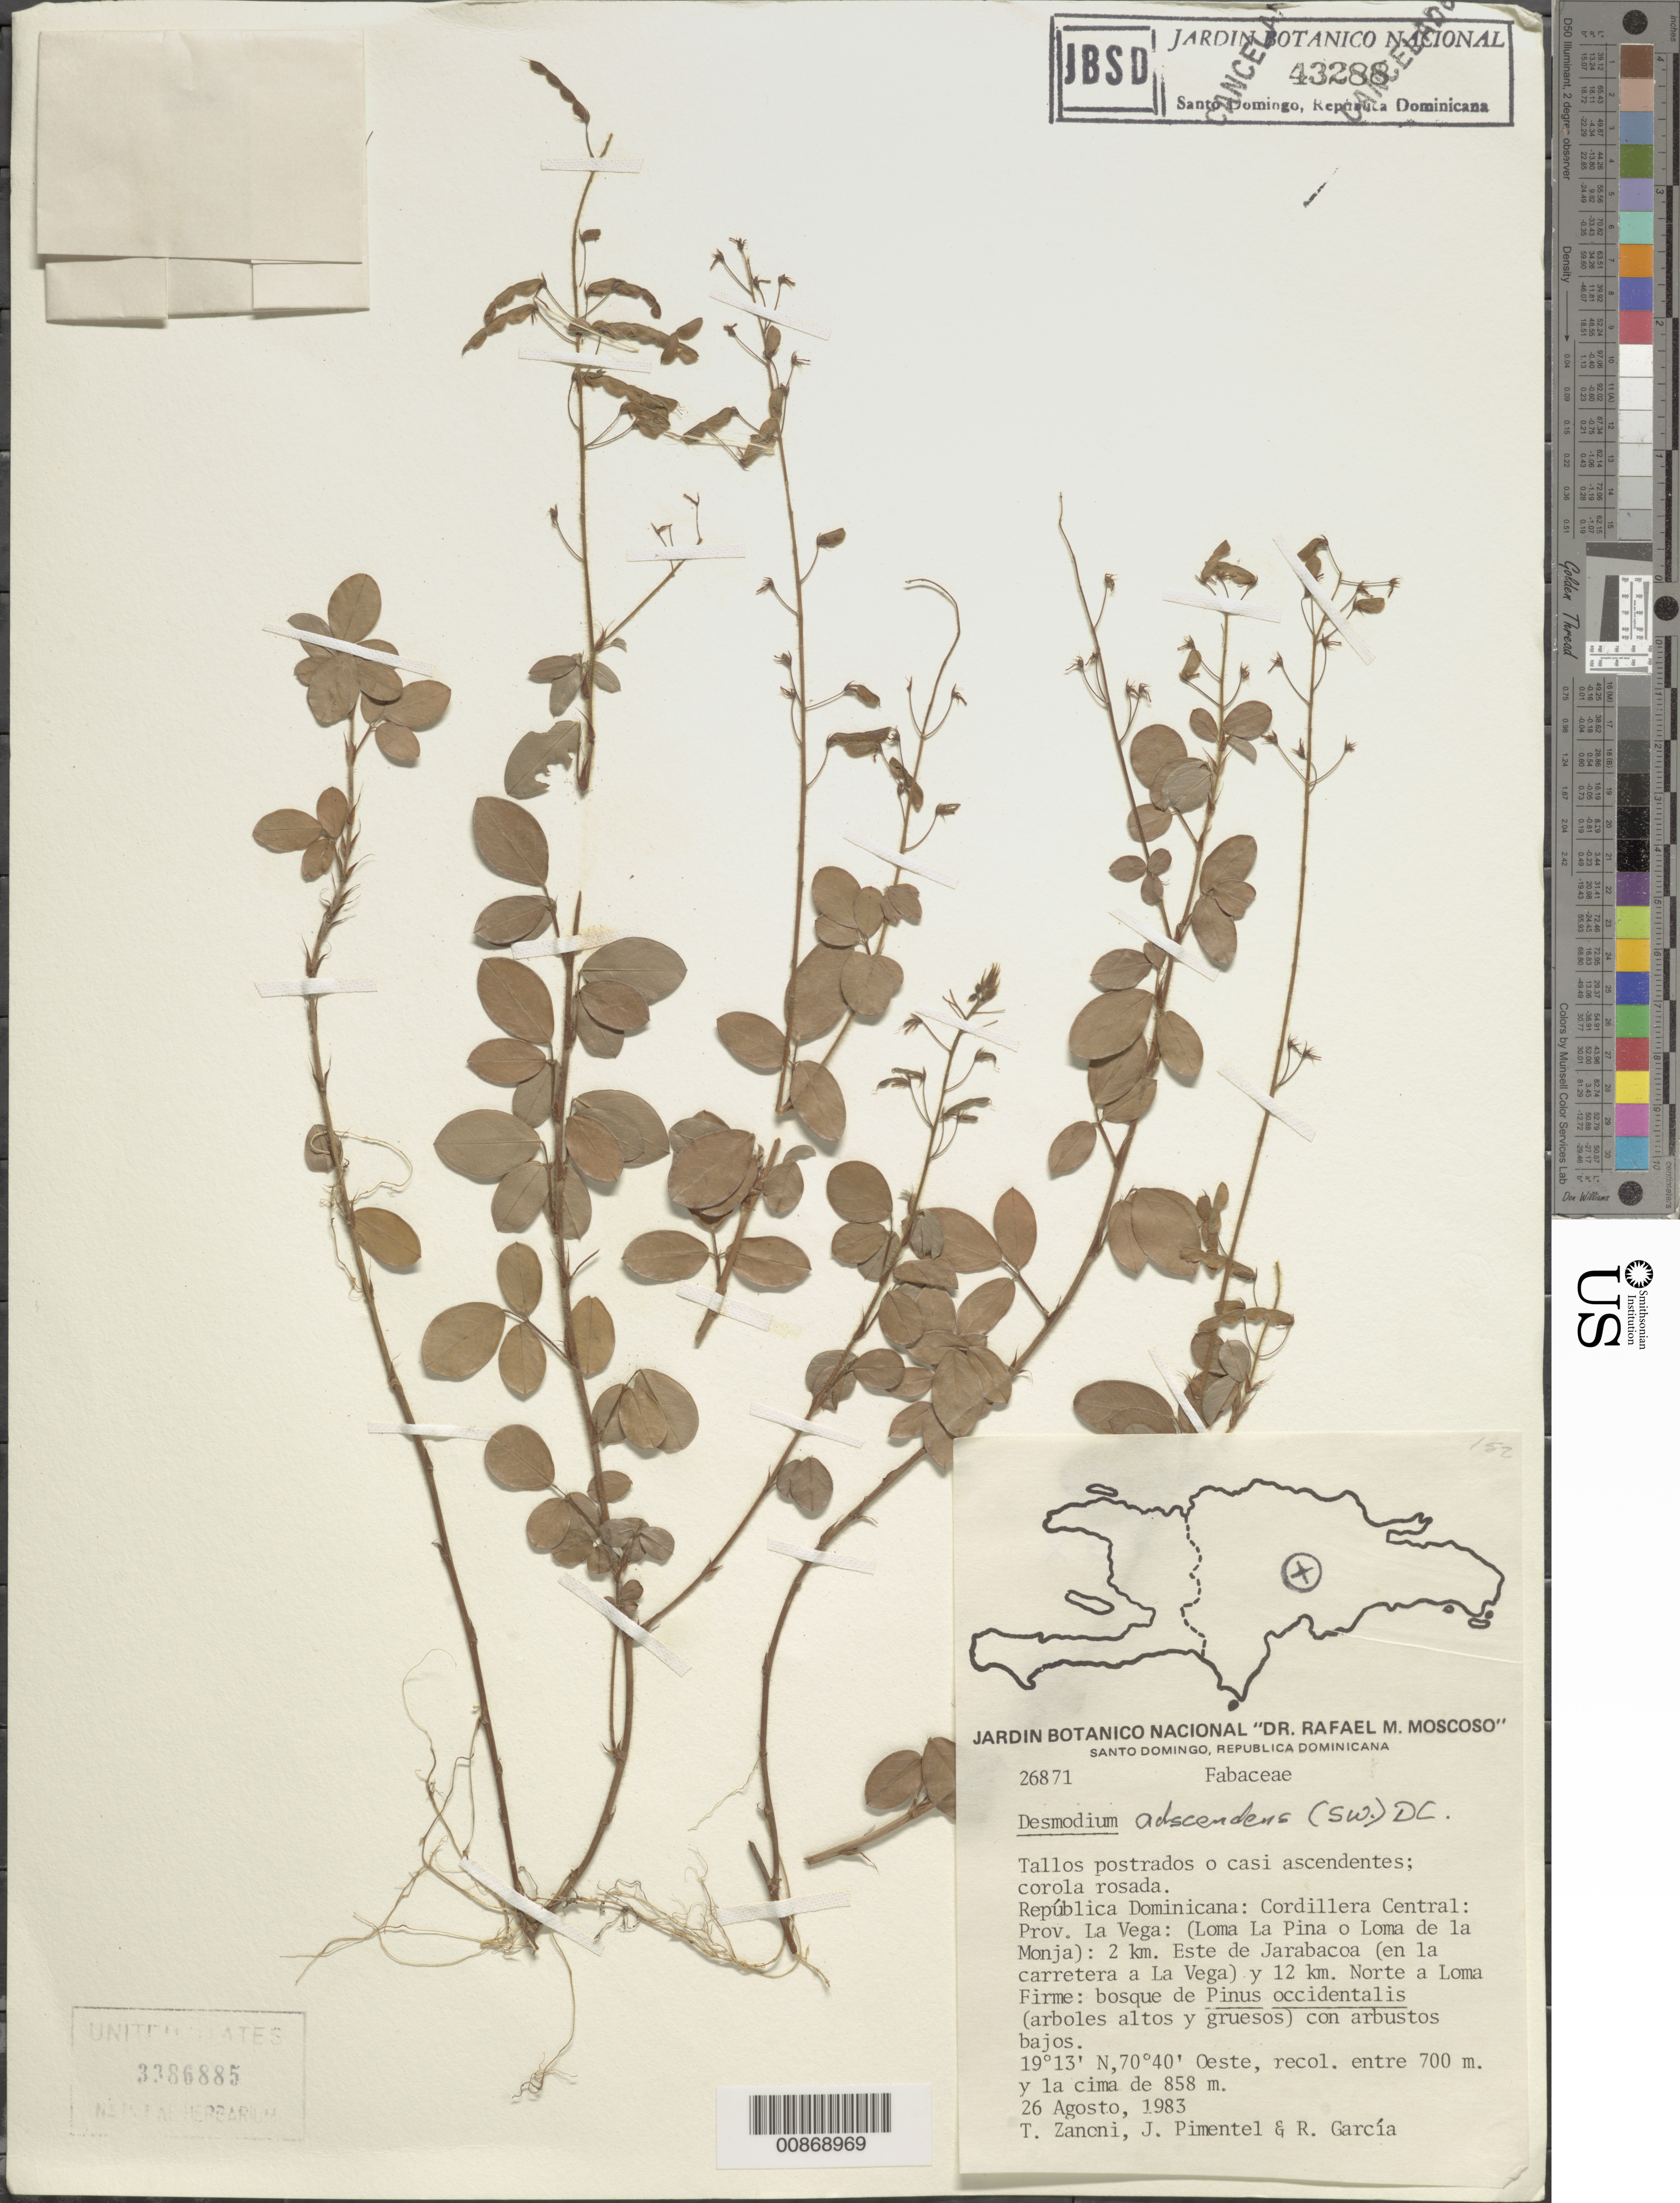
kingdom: Plantae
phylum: Tracheophyta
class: Magnoliopsida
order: Fabales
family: Fabaceae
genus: Grona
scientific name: Grona adscendens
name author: (Sw.) H. Ohashi & K. Ohashi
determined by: Strong, Mark T., (BOT), Smithsonian Institution - National Museum of Natural History (UNITED STATES)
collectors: T. A. Zanoni, J. Pimentel & R. G. García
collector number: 26871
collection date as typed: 26 Aug 1983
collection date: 1983-08-26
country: Dominican Republic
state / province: La Vega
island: Hispaniola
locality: Cordillera Central: (Loma La Pina o Loma de la Monja): 2 km. Este de Jarabacoa (en la carretera a La Vega) y 12 km. Norte a Loma Firme.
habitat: Bosque de Pinus occidentalis (árboles altos y gruesos) con arbustos bajos.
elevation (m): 700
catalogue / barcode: US 3386885